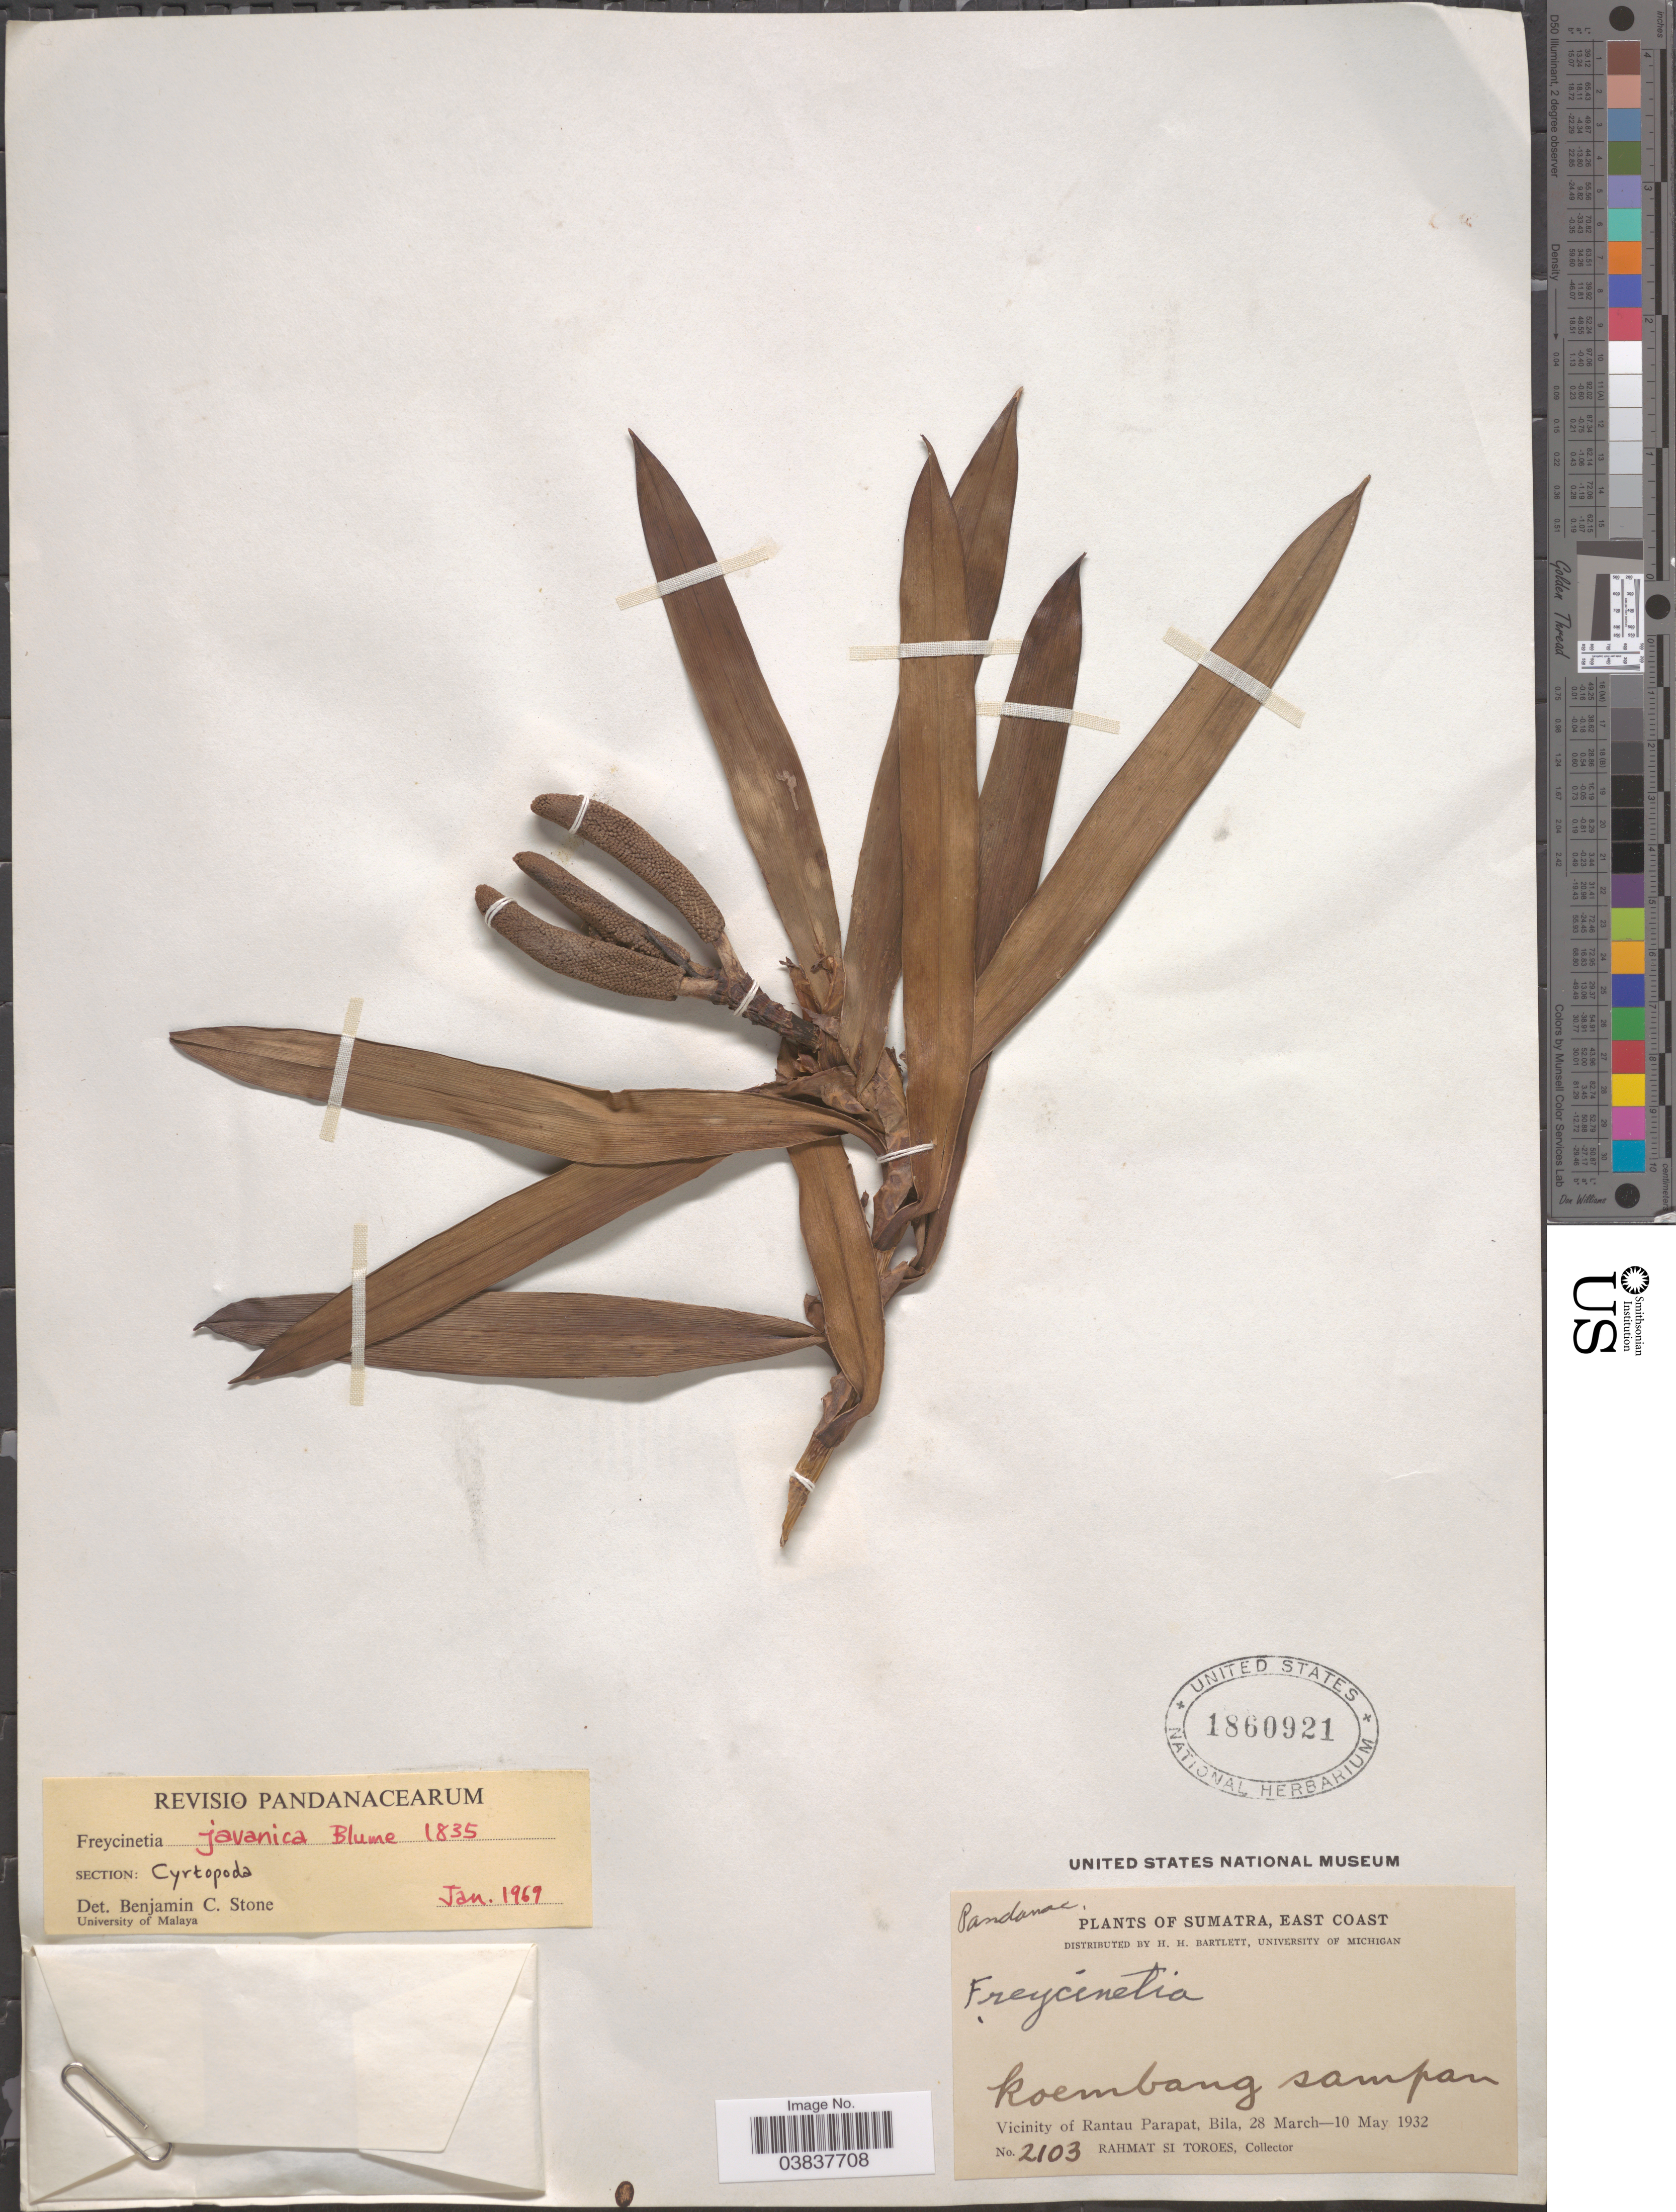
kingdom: Plantae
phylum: Tracheophyta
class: Liliopsida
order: Pandanales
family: Pandanaceae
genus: Freycinetia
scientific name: Freycinetia javanica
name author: Blume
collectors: Rahmat Si Boeea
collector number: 2103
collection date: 1932-03-28/1932-05-10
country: Indonesia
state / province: Sumatra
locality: East Coast. Vicinity of Rantau Parapat, Bila.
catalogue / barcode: US 1860921